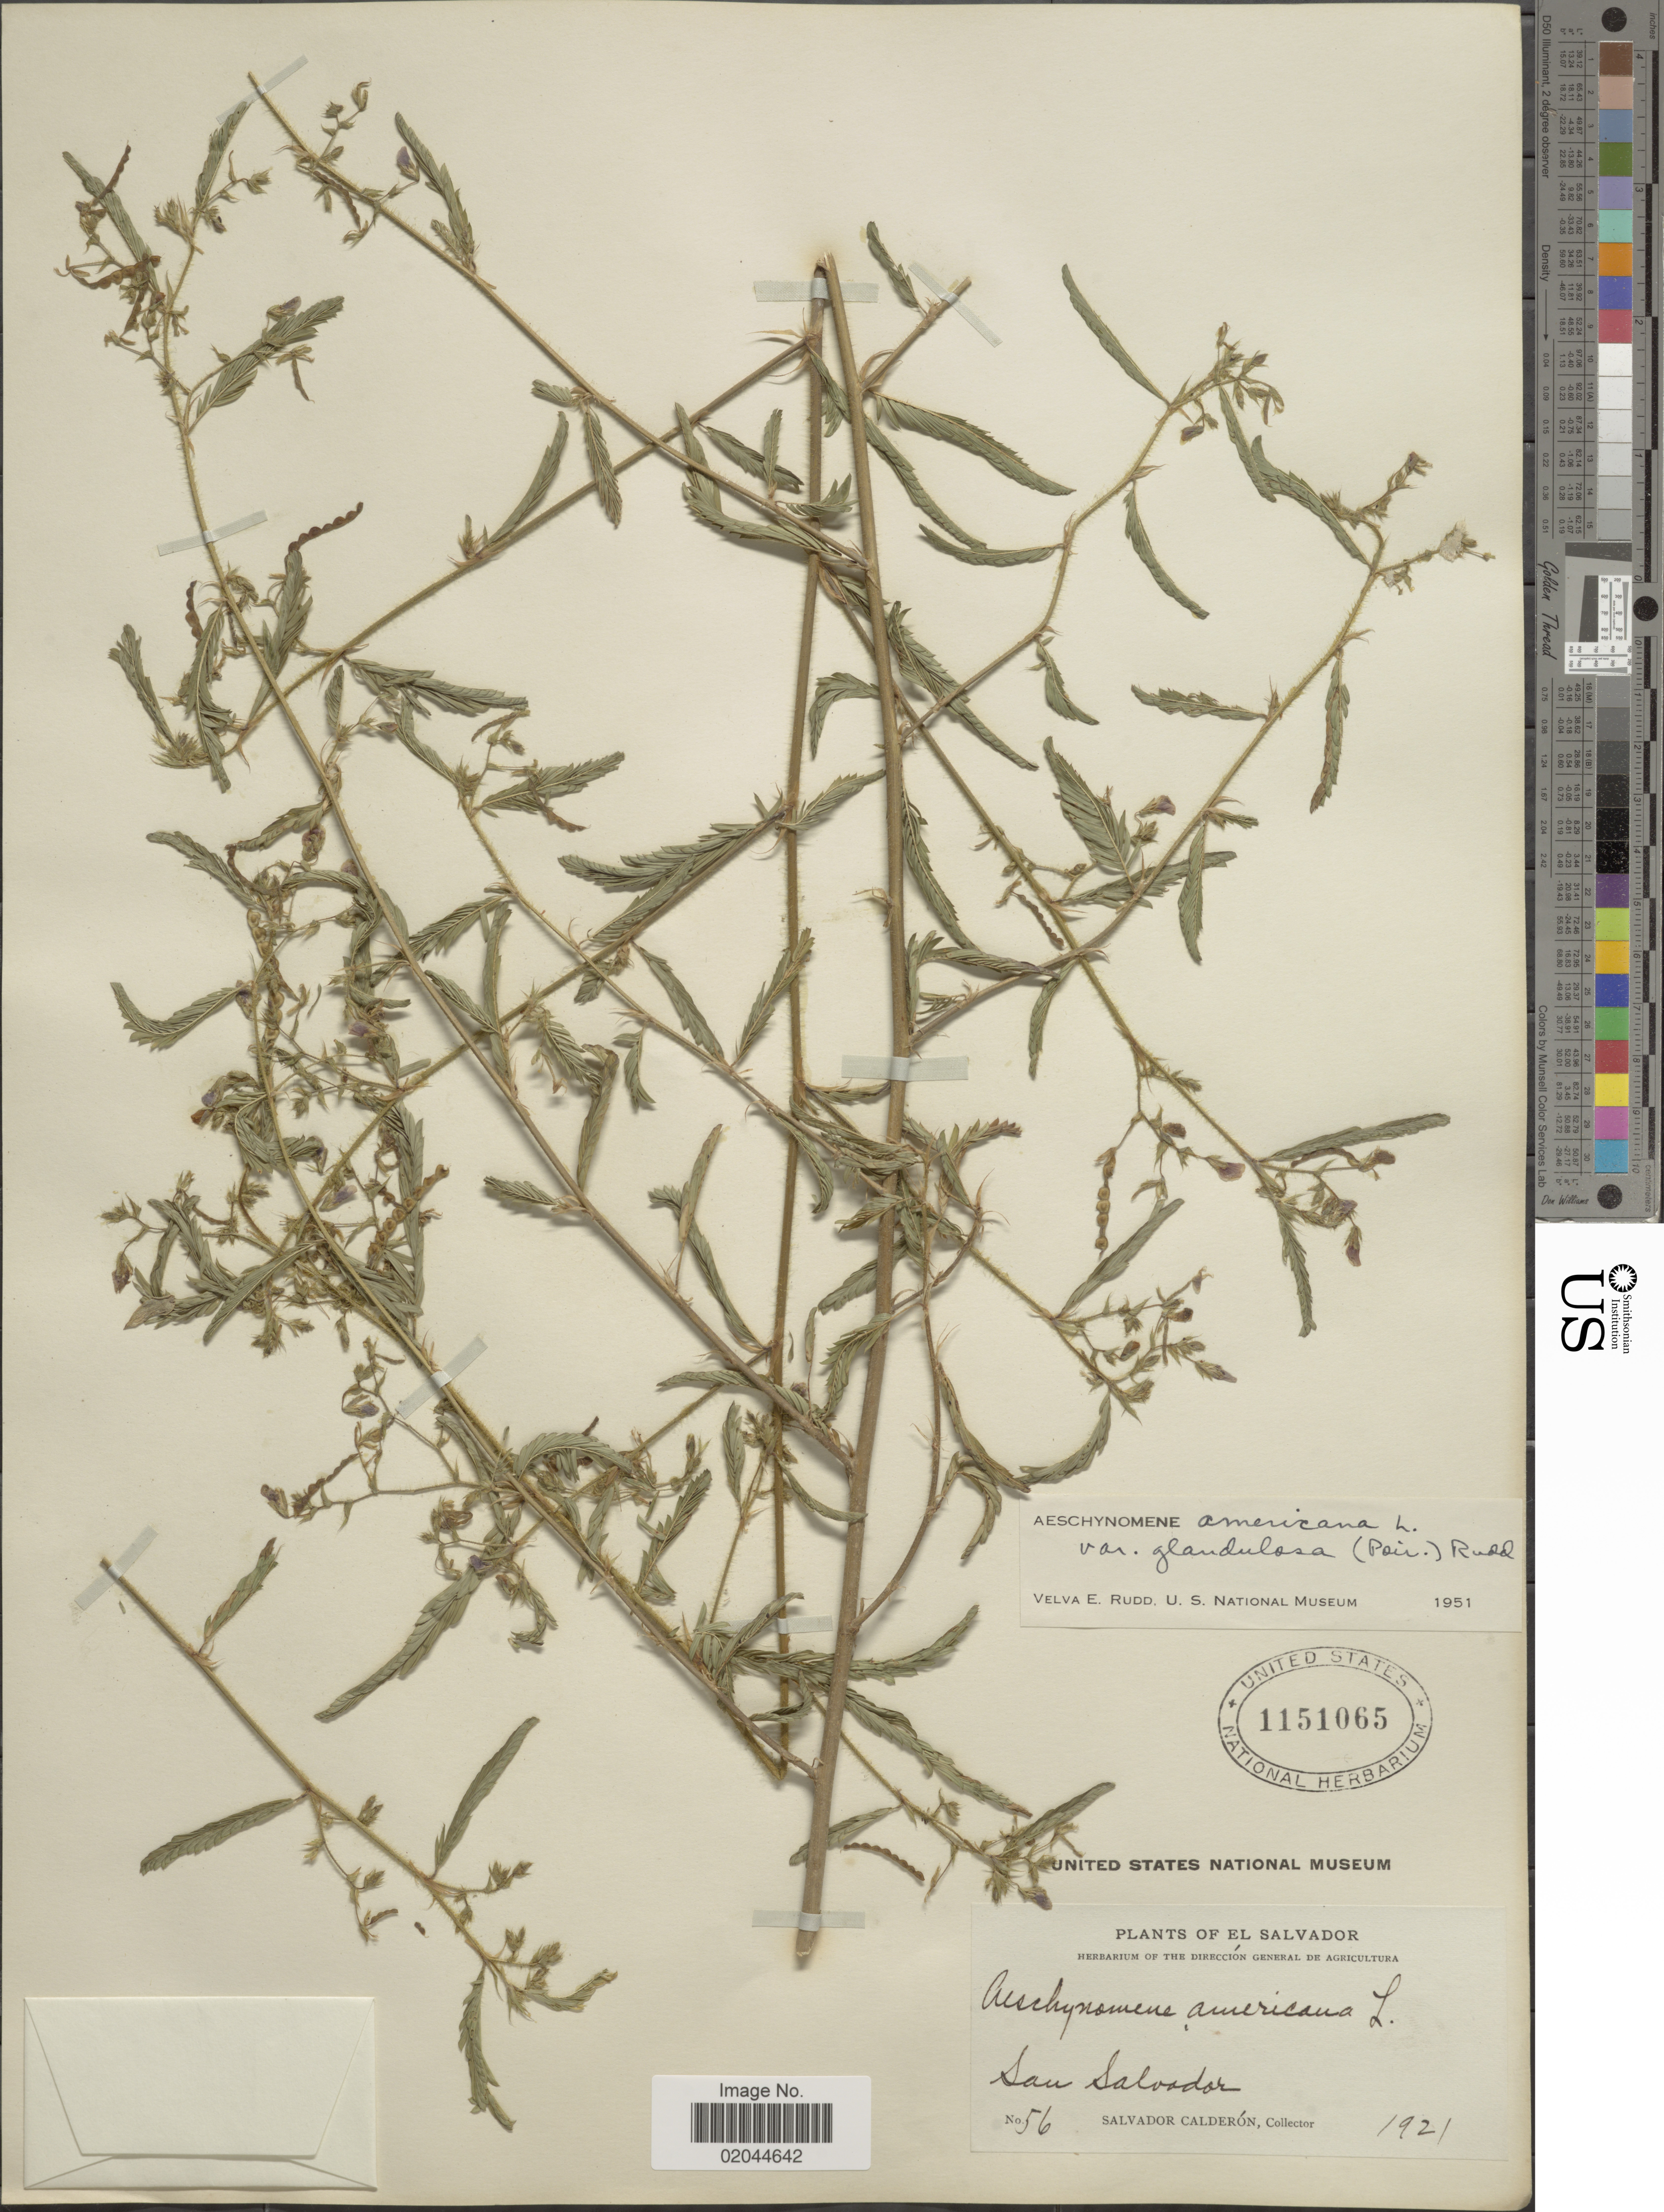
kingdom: Plantae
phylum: Tracheophyta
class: Magnoliopsida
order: Fabales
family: Fabaceae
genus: Aeschynomene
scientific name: Aeschynomene americana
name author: L.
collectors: S. Calderón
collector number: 56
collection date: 1921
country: El Salvador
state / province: San Salvador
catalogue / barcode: US 1151065